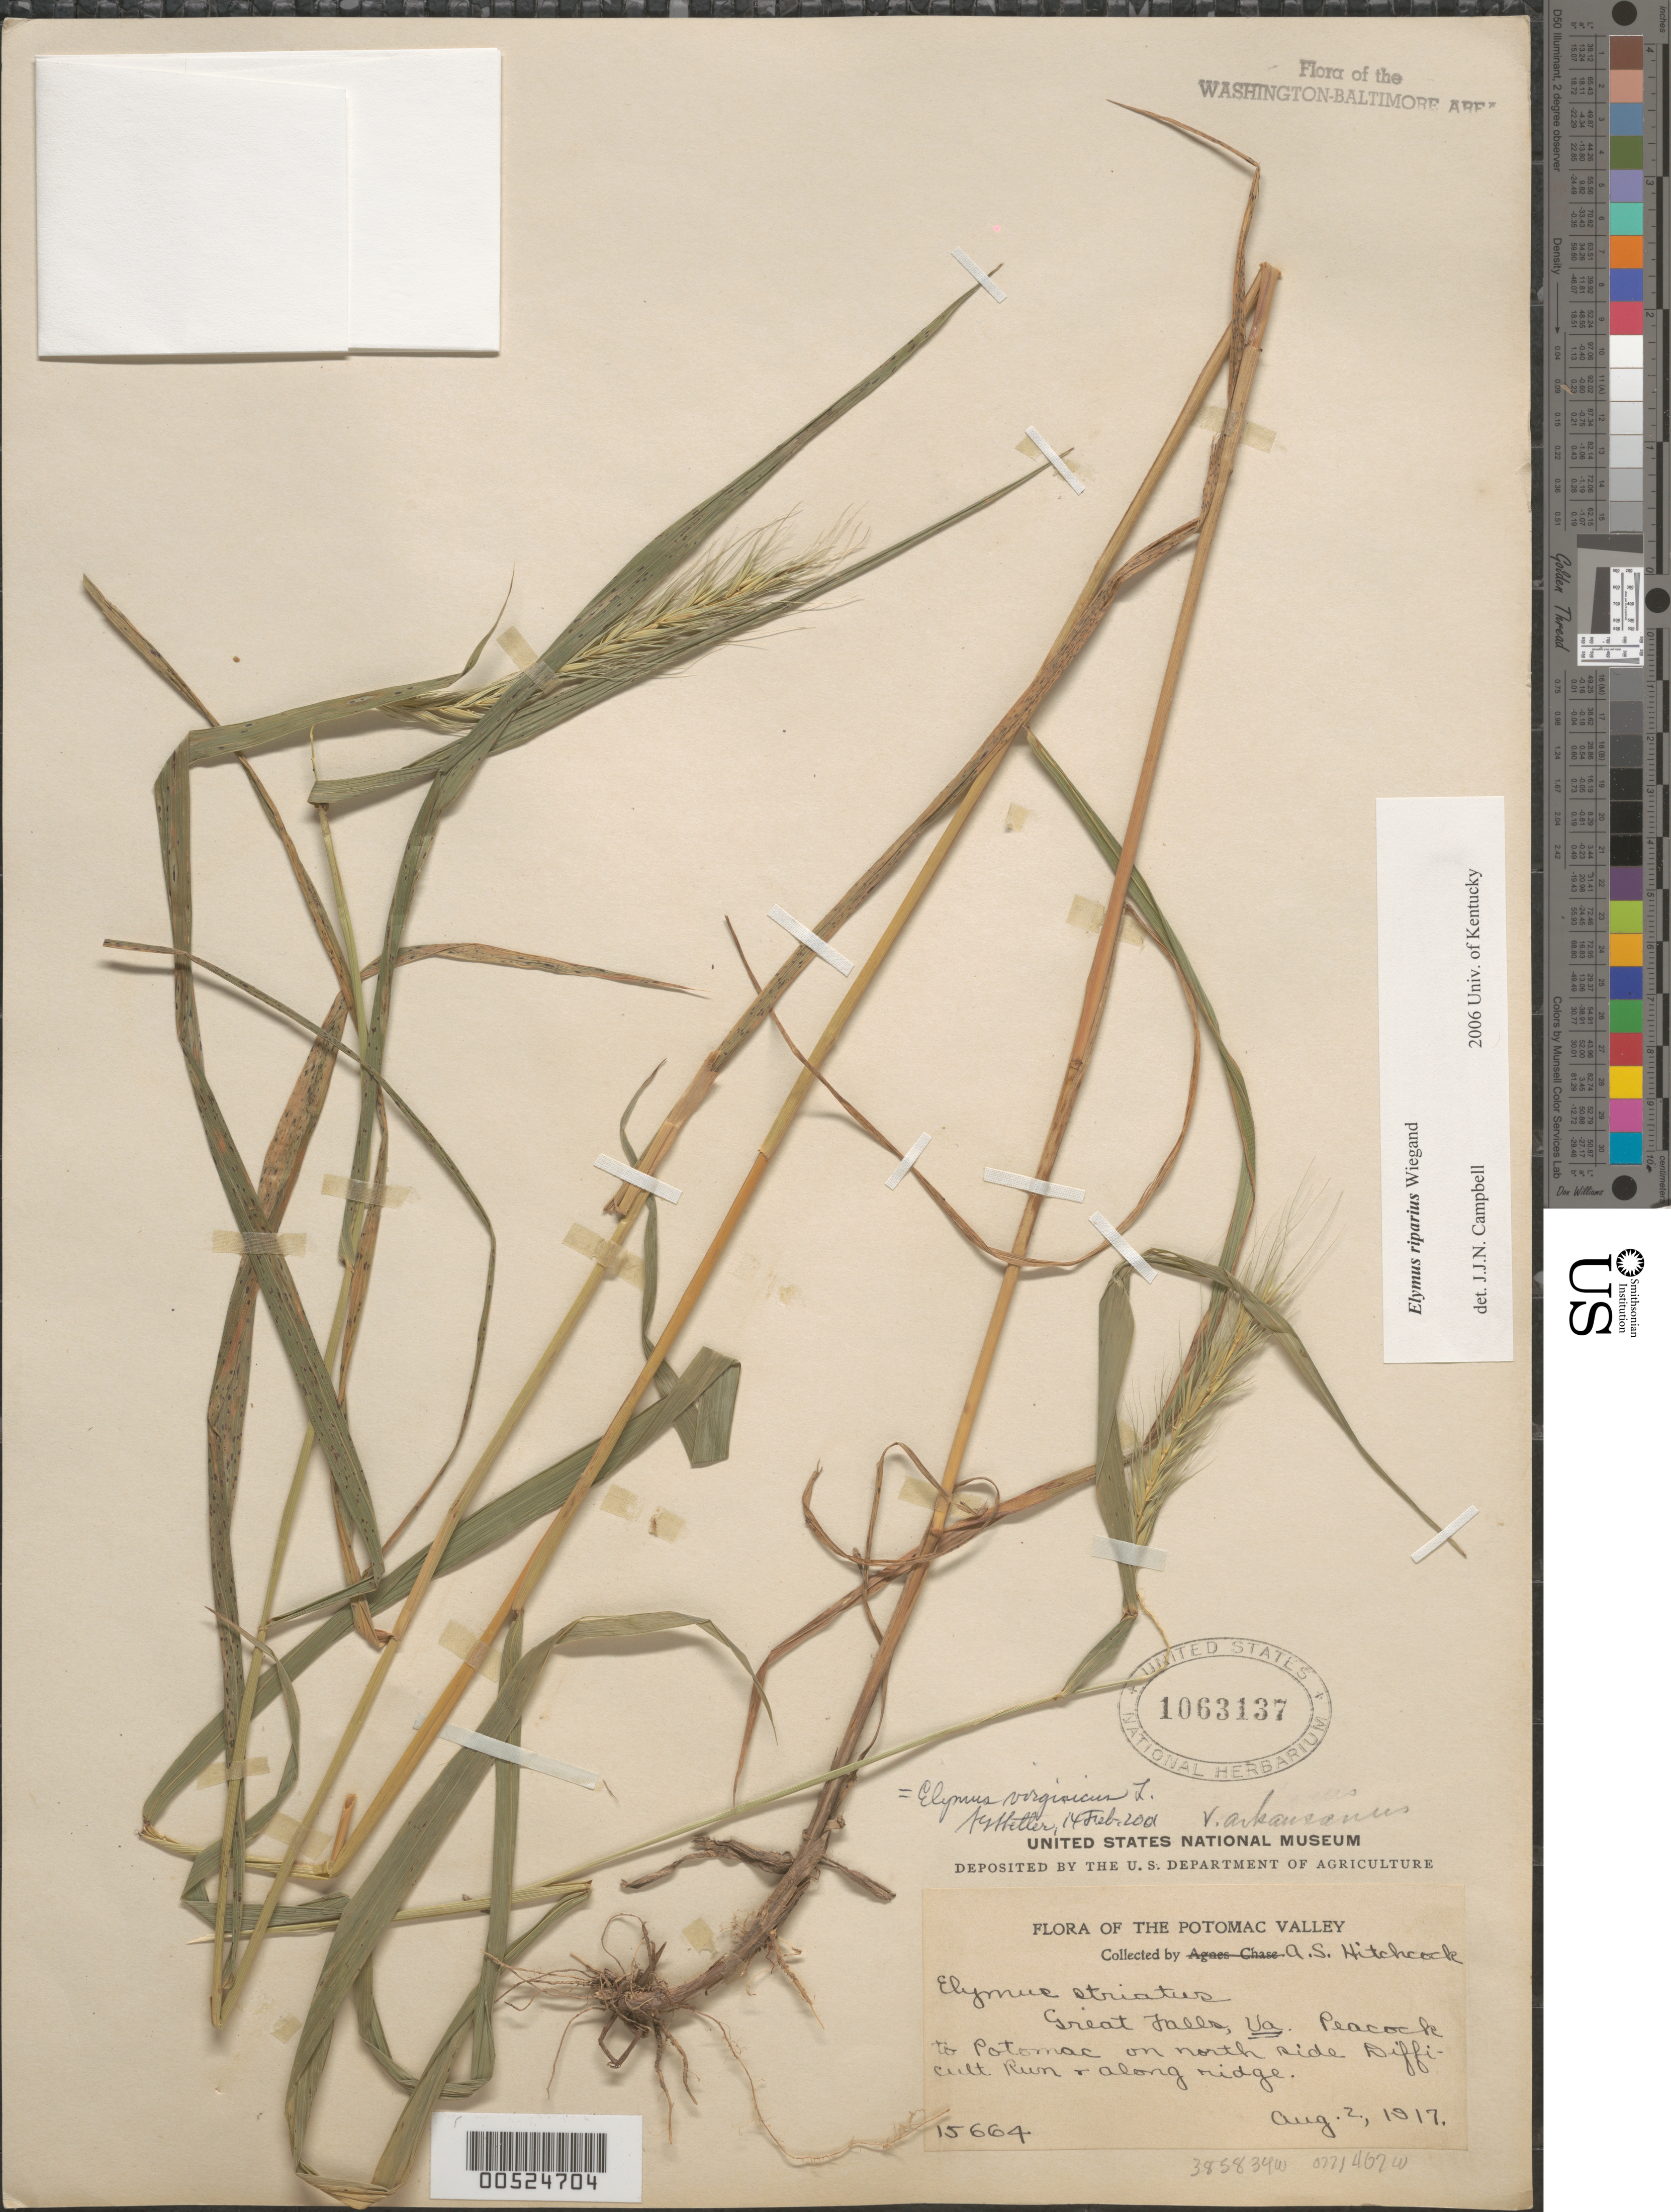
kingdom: Plantae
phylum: Tracheophyta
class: Liliopsida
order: Poales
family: Poaceae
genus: Elymus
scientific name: Elymus riparius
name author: Wiegand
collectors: A. S. Hitchcock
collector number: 15664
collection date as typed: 02 Aug 1917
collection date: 1917-08-02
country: United States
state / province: Virginia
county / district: Fairfax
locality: Great Falls, Difficult Run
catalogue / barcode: US 1063137